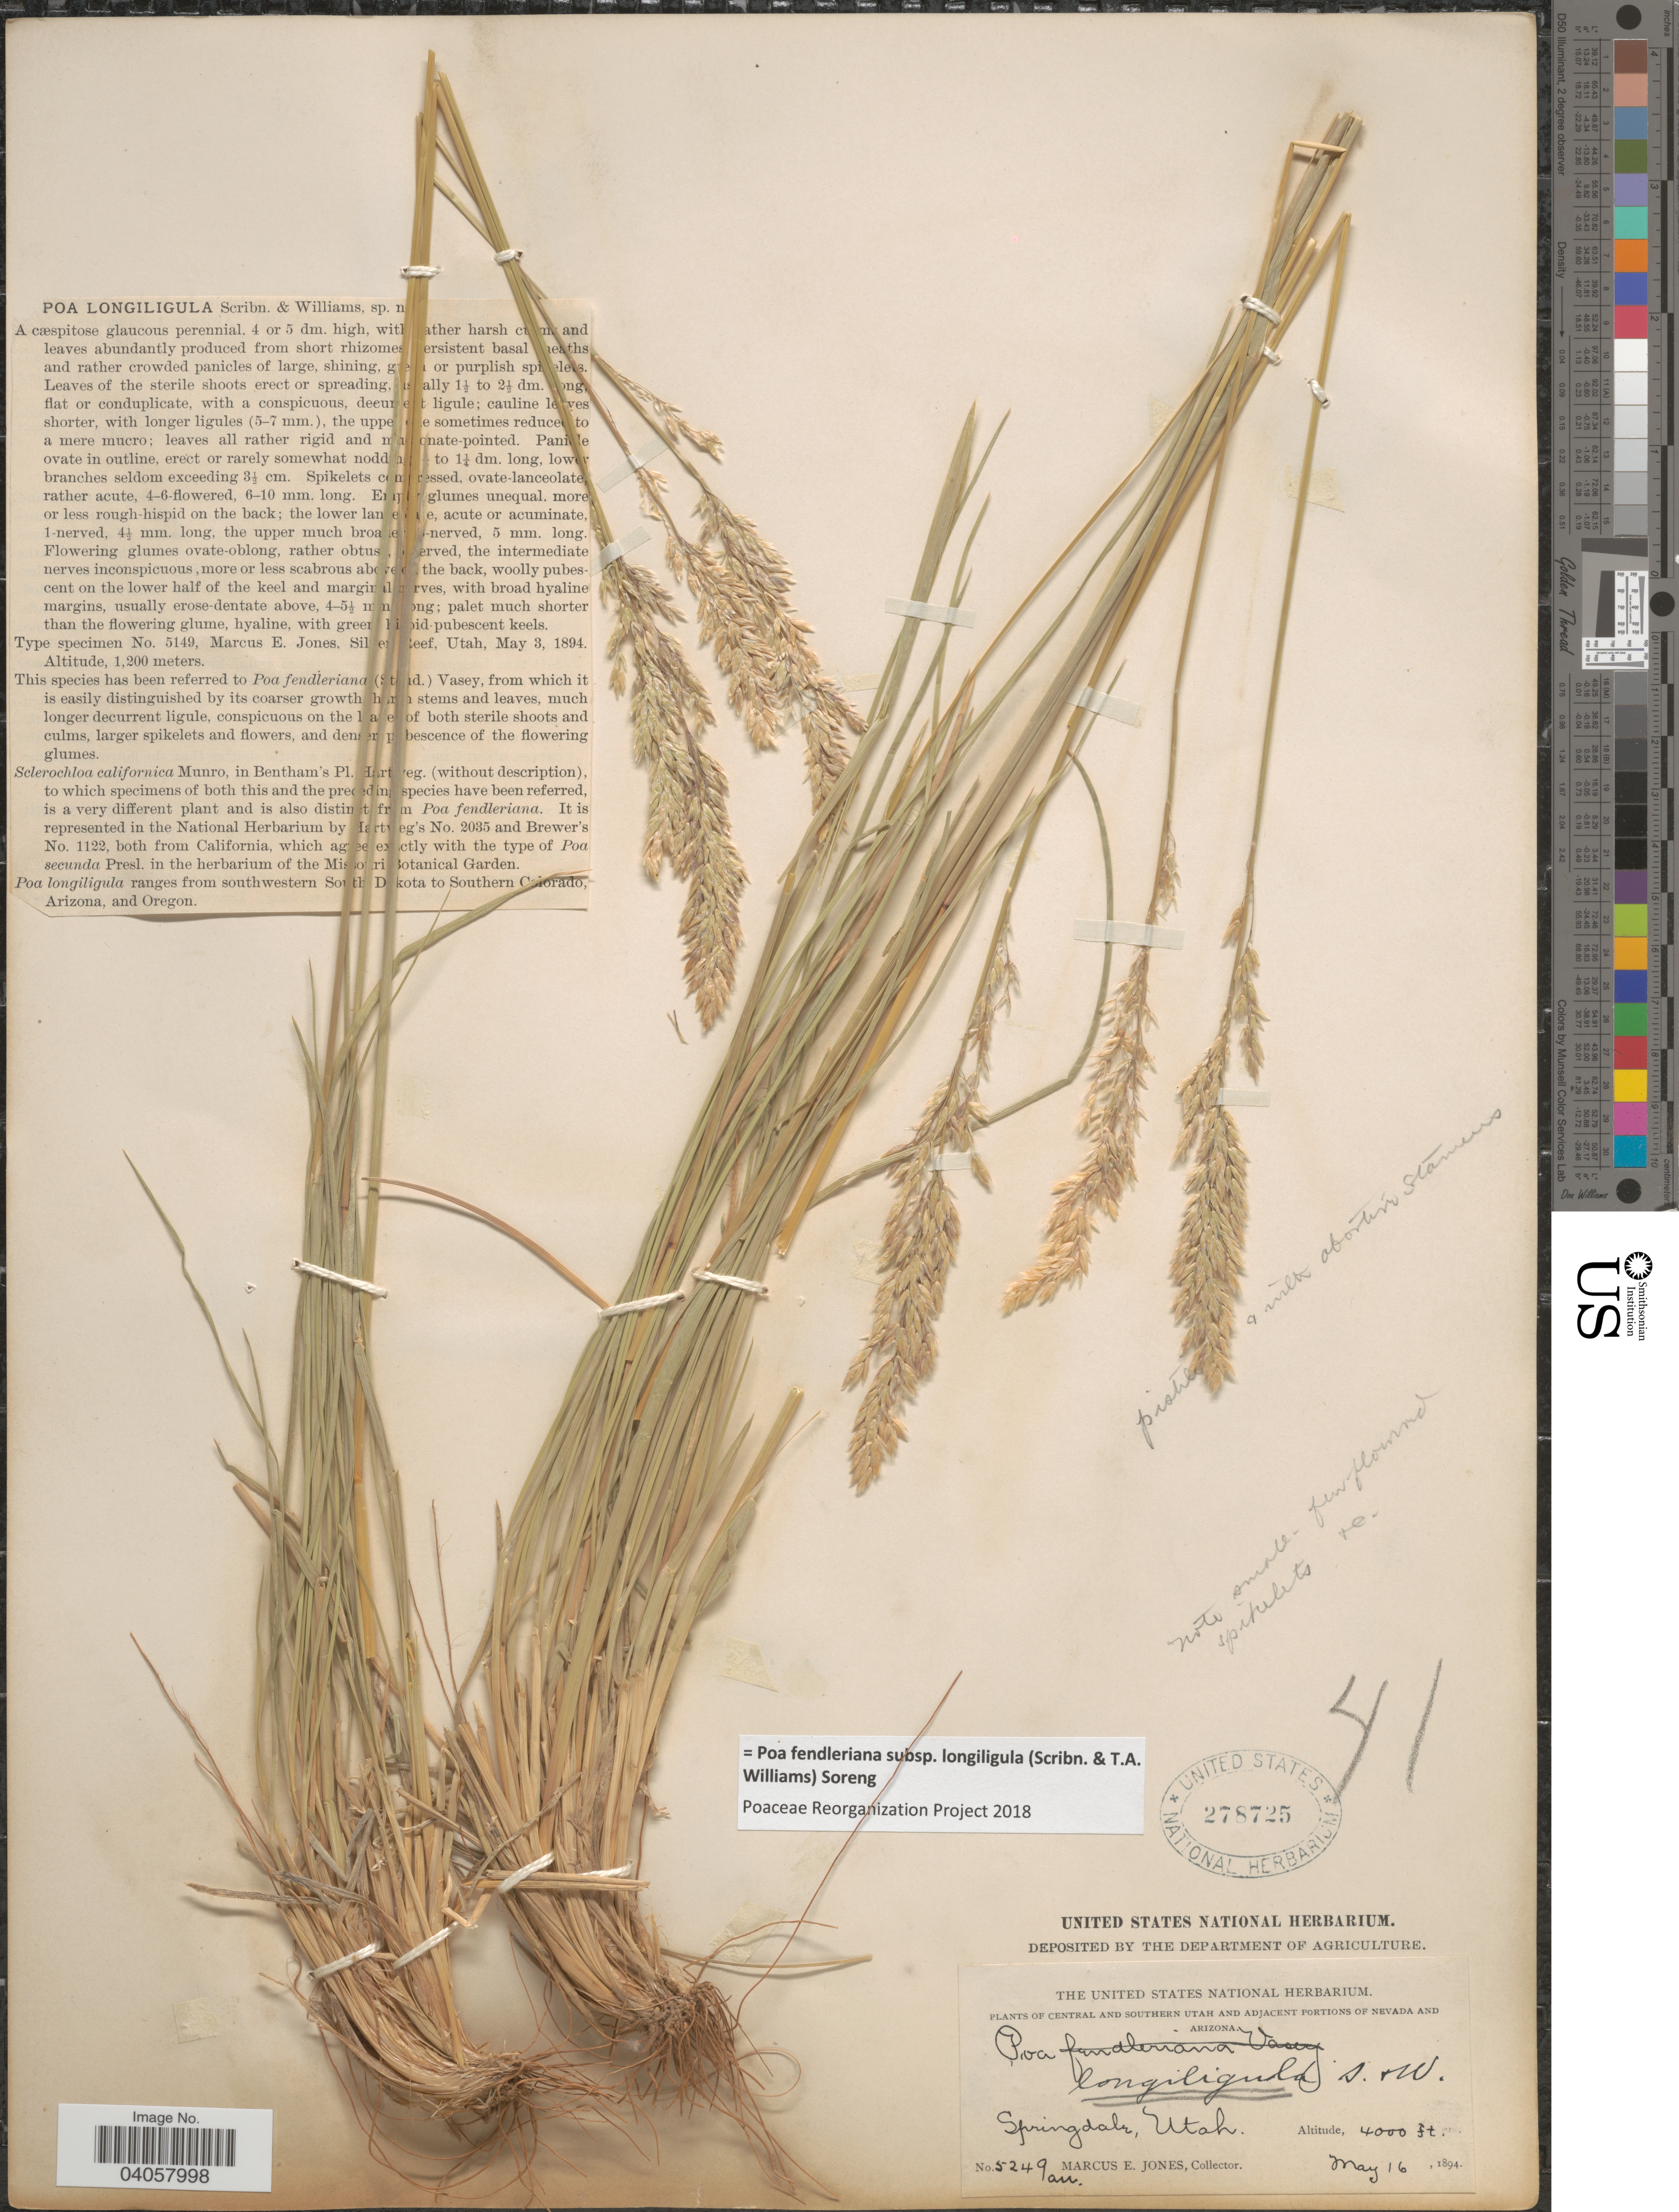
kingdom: Plantae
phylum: Tracheophyta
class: Liliopsida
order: Poales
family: Poaceae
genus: Poa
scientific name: Poa fendleriana subsp. longiligula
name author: (Scribn. & T.A. Williams) Soreng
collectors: M. E. Jones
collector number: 5249an*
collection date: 1894-05-16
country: United States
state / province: Utah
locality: Central and Southern Utah. Springdale.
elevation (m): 1219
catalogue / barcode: US 278725